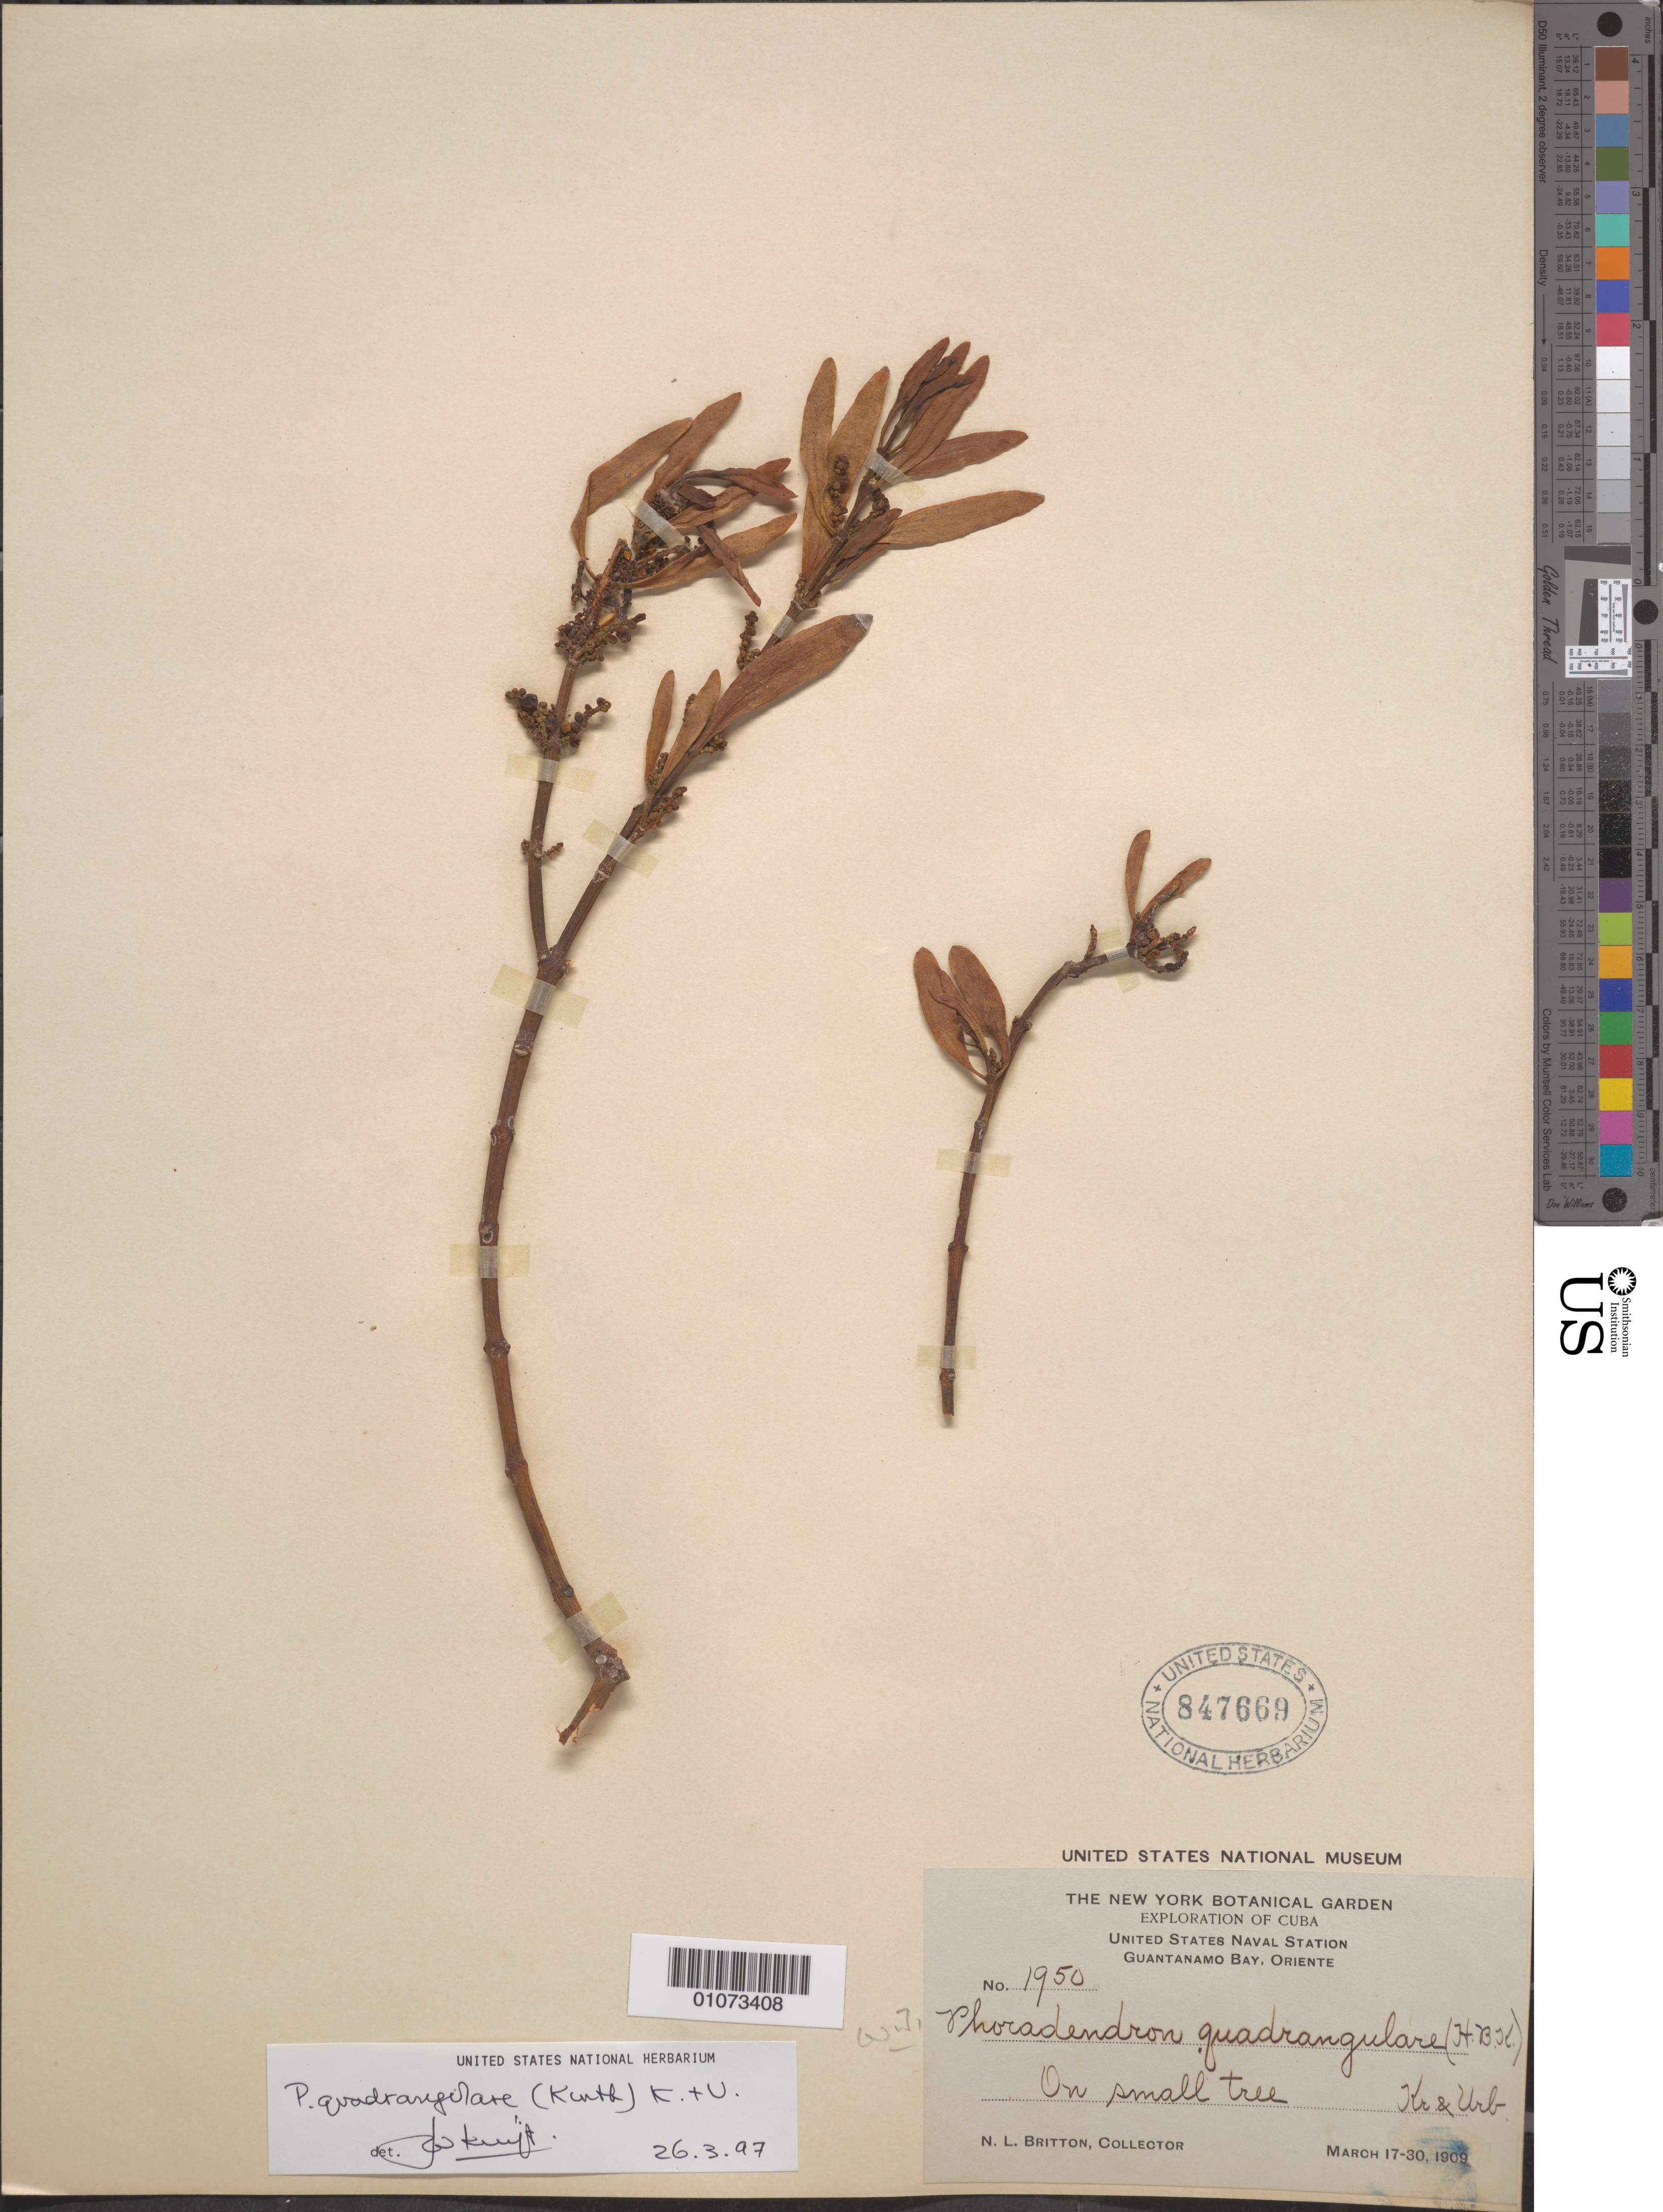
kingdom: Plantae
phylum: Tracheophyta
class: Magnoliopsida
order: Santalales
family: Viscaceae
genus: Phoradendron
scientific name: Phoradendron quadrangulare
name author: (Kunth) Griseb.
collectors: N. Britton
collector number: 1950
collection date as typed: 17 Mar 1930 to 30 Mar 1909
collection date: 1909-03-30/1930-03-17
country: Cuba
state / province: Guantánamo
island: Cuba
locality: Oriente, Guantánamo Bay, United States Naval Station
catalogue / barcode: US 847669